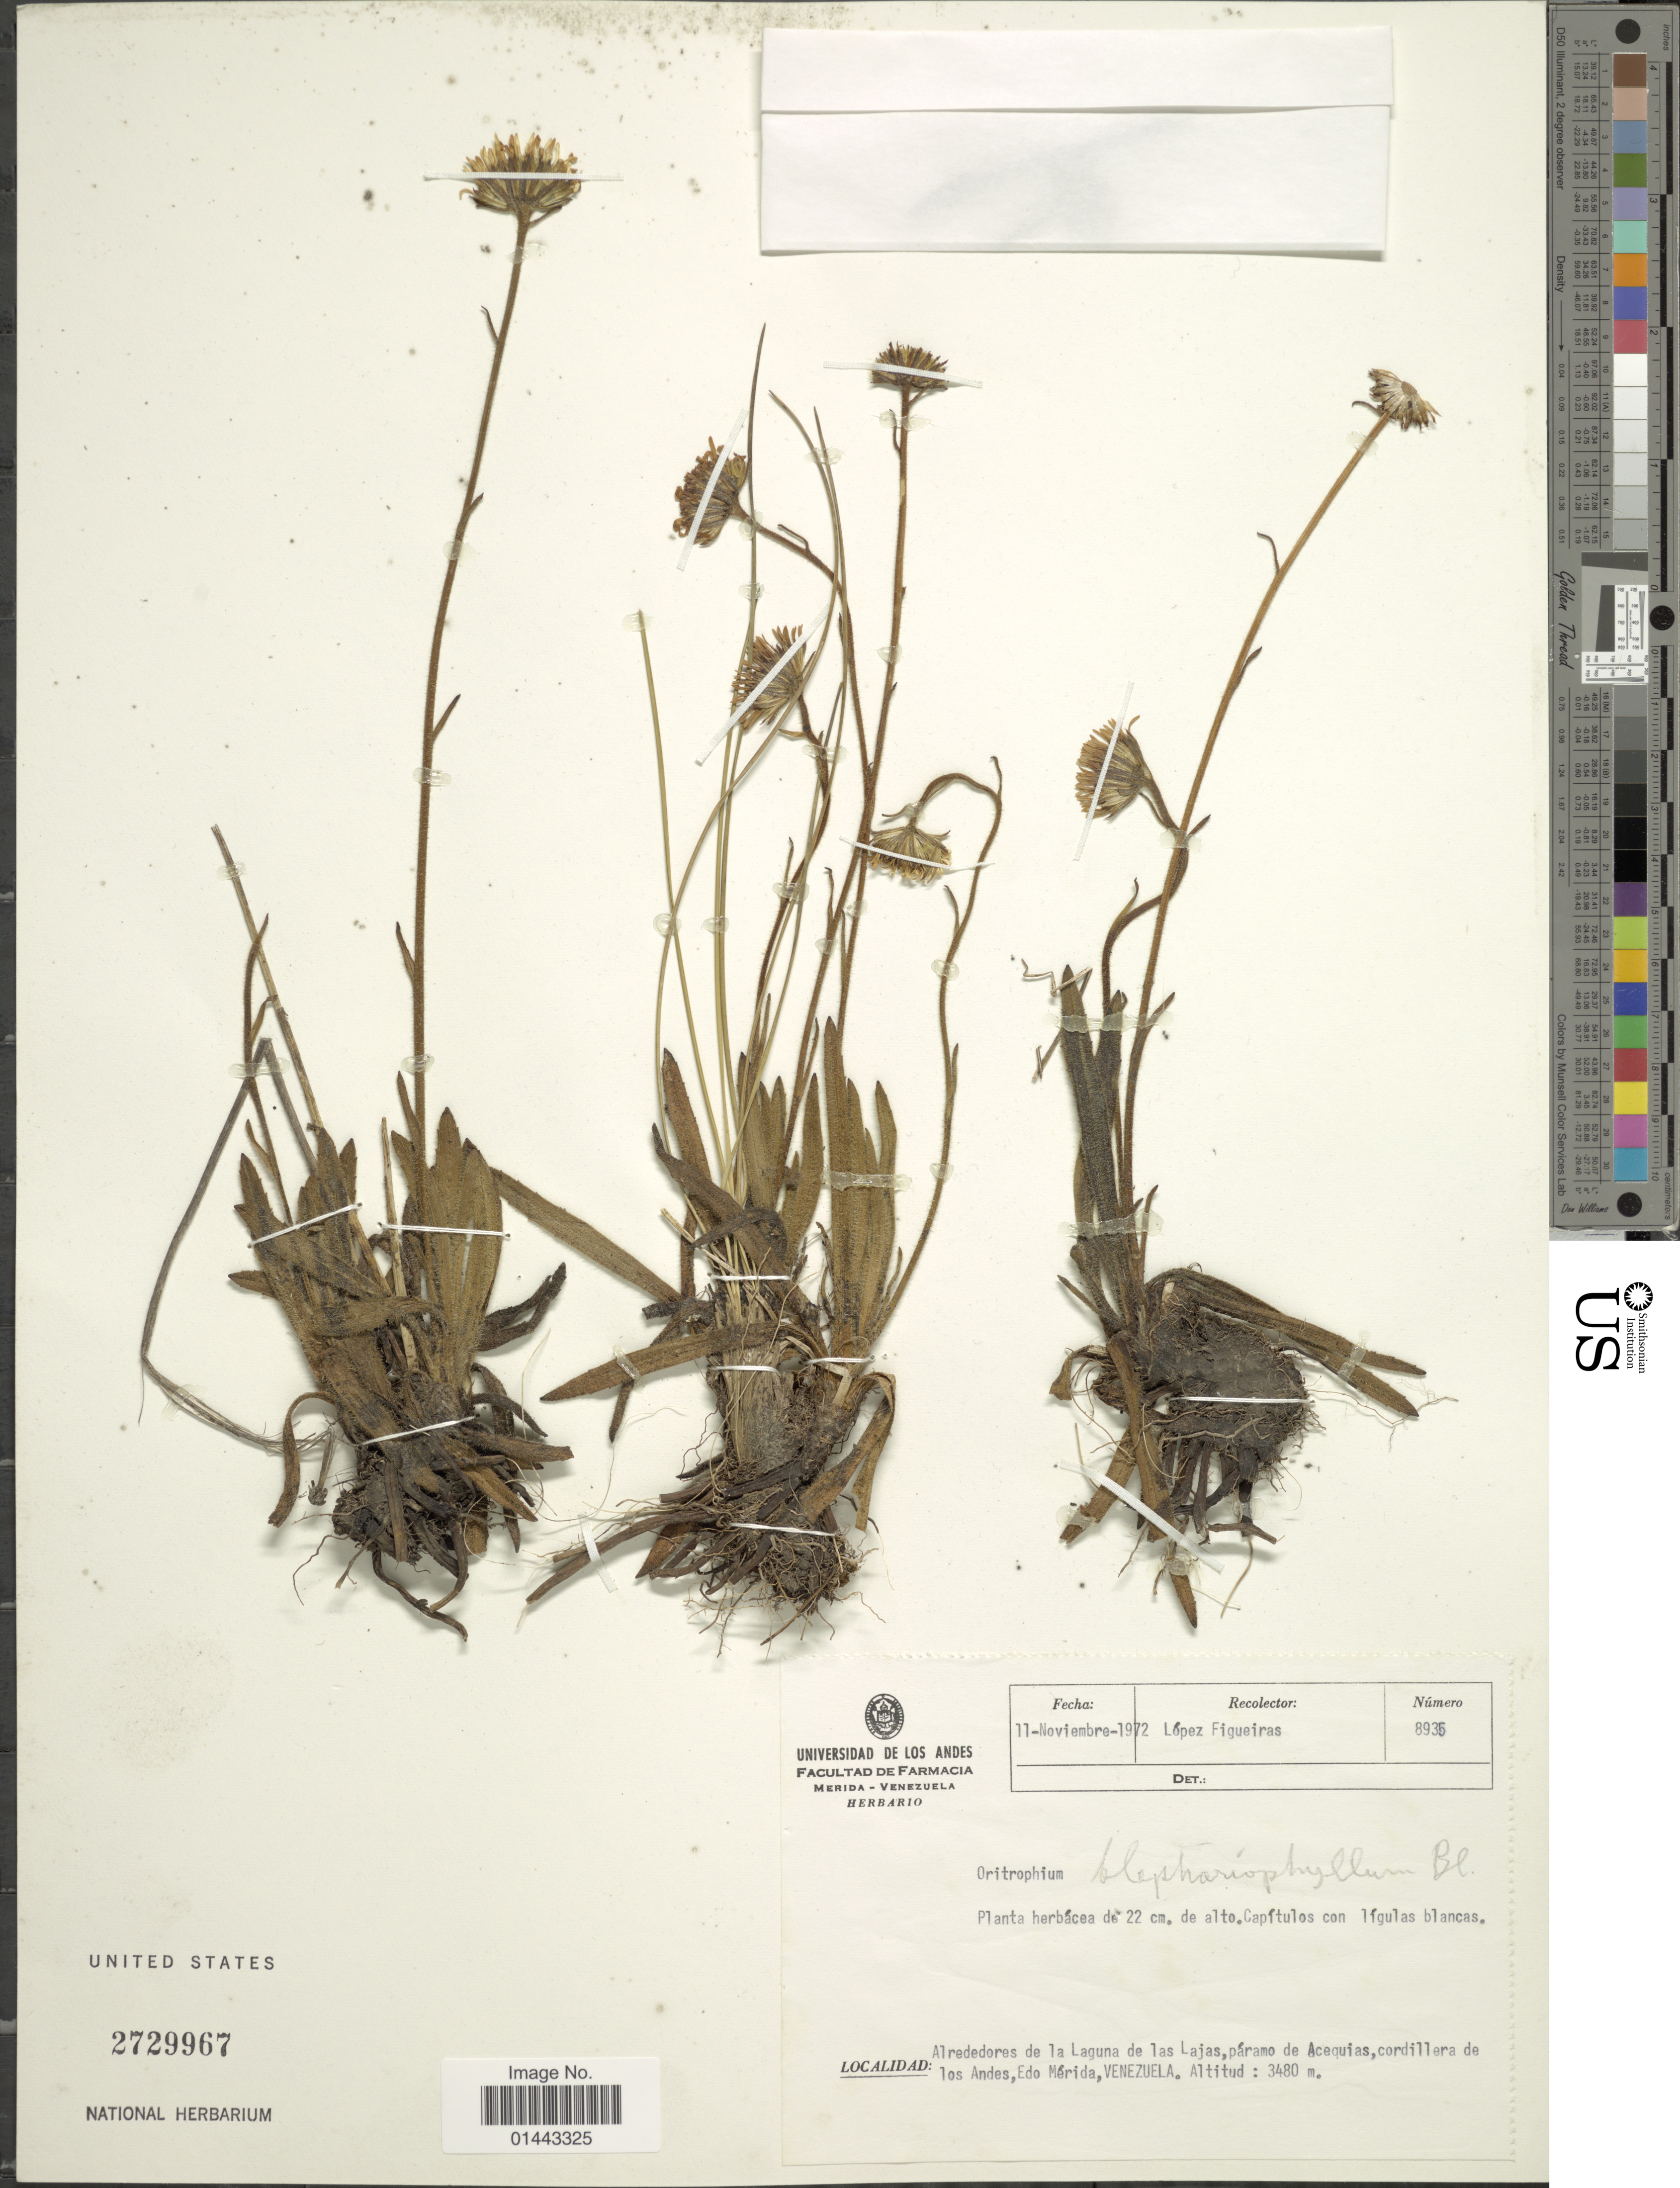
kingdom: Plantae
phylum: Tracheophyta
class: Magnoliopsida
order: Asterales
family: Asteraceae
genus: Oritrophium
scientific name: Oritrophium blepharophyllum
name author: (S.F. Blake) Cuatrec.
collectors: M. López Figueiras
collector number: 8936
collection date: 1972-11-11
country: Venezuela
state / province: Mérida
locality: Alrededores de la Laguna de las Lajas, paramo de Acequias, cordillera de los Andes.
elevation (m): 3480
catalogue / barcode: US 2729967